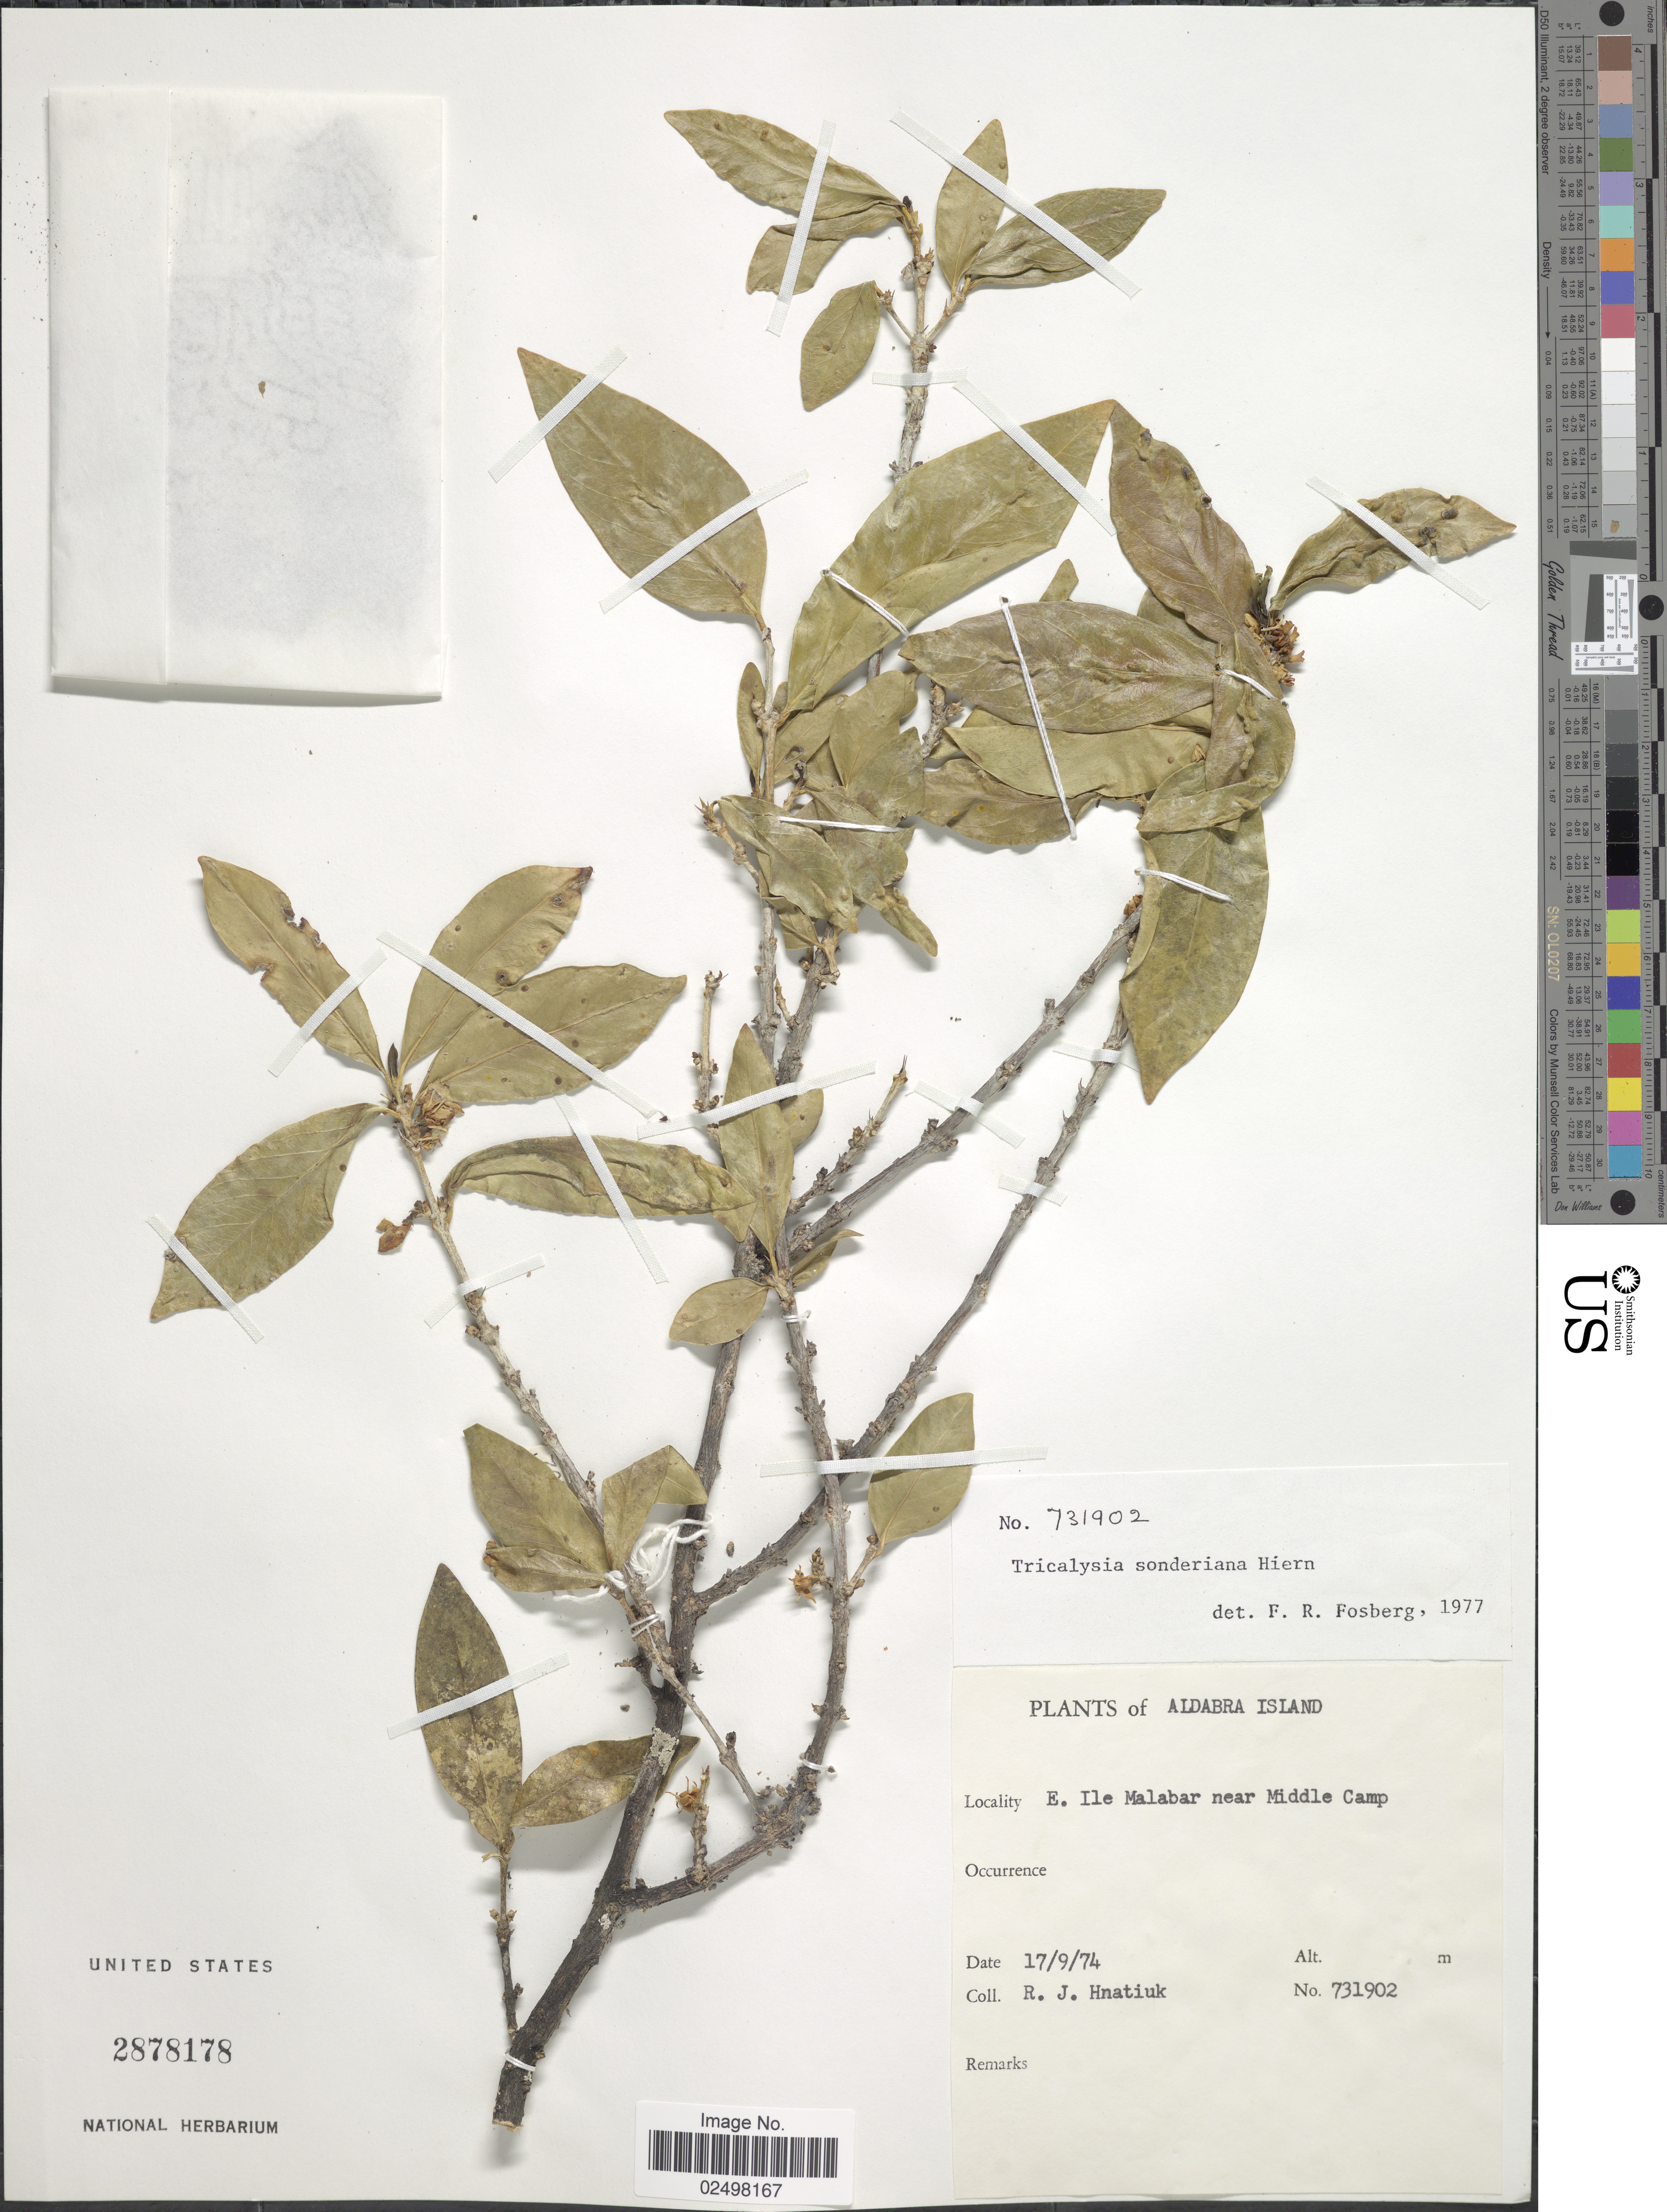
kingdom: Plantae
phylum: Tracheophyta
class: Magnoliopsida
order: Gentianales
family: Rubiaceae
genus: Tricalysia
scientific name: Tricalysia sonderiana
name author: Hiern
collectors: R. Hnatiuk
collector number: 731902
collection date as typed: Transcribed d/m/y: 17/9/74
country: Seychelles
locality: Aldabra Island. E. Ile Malabar, near Middle camp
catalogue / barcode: US 2878178